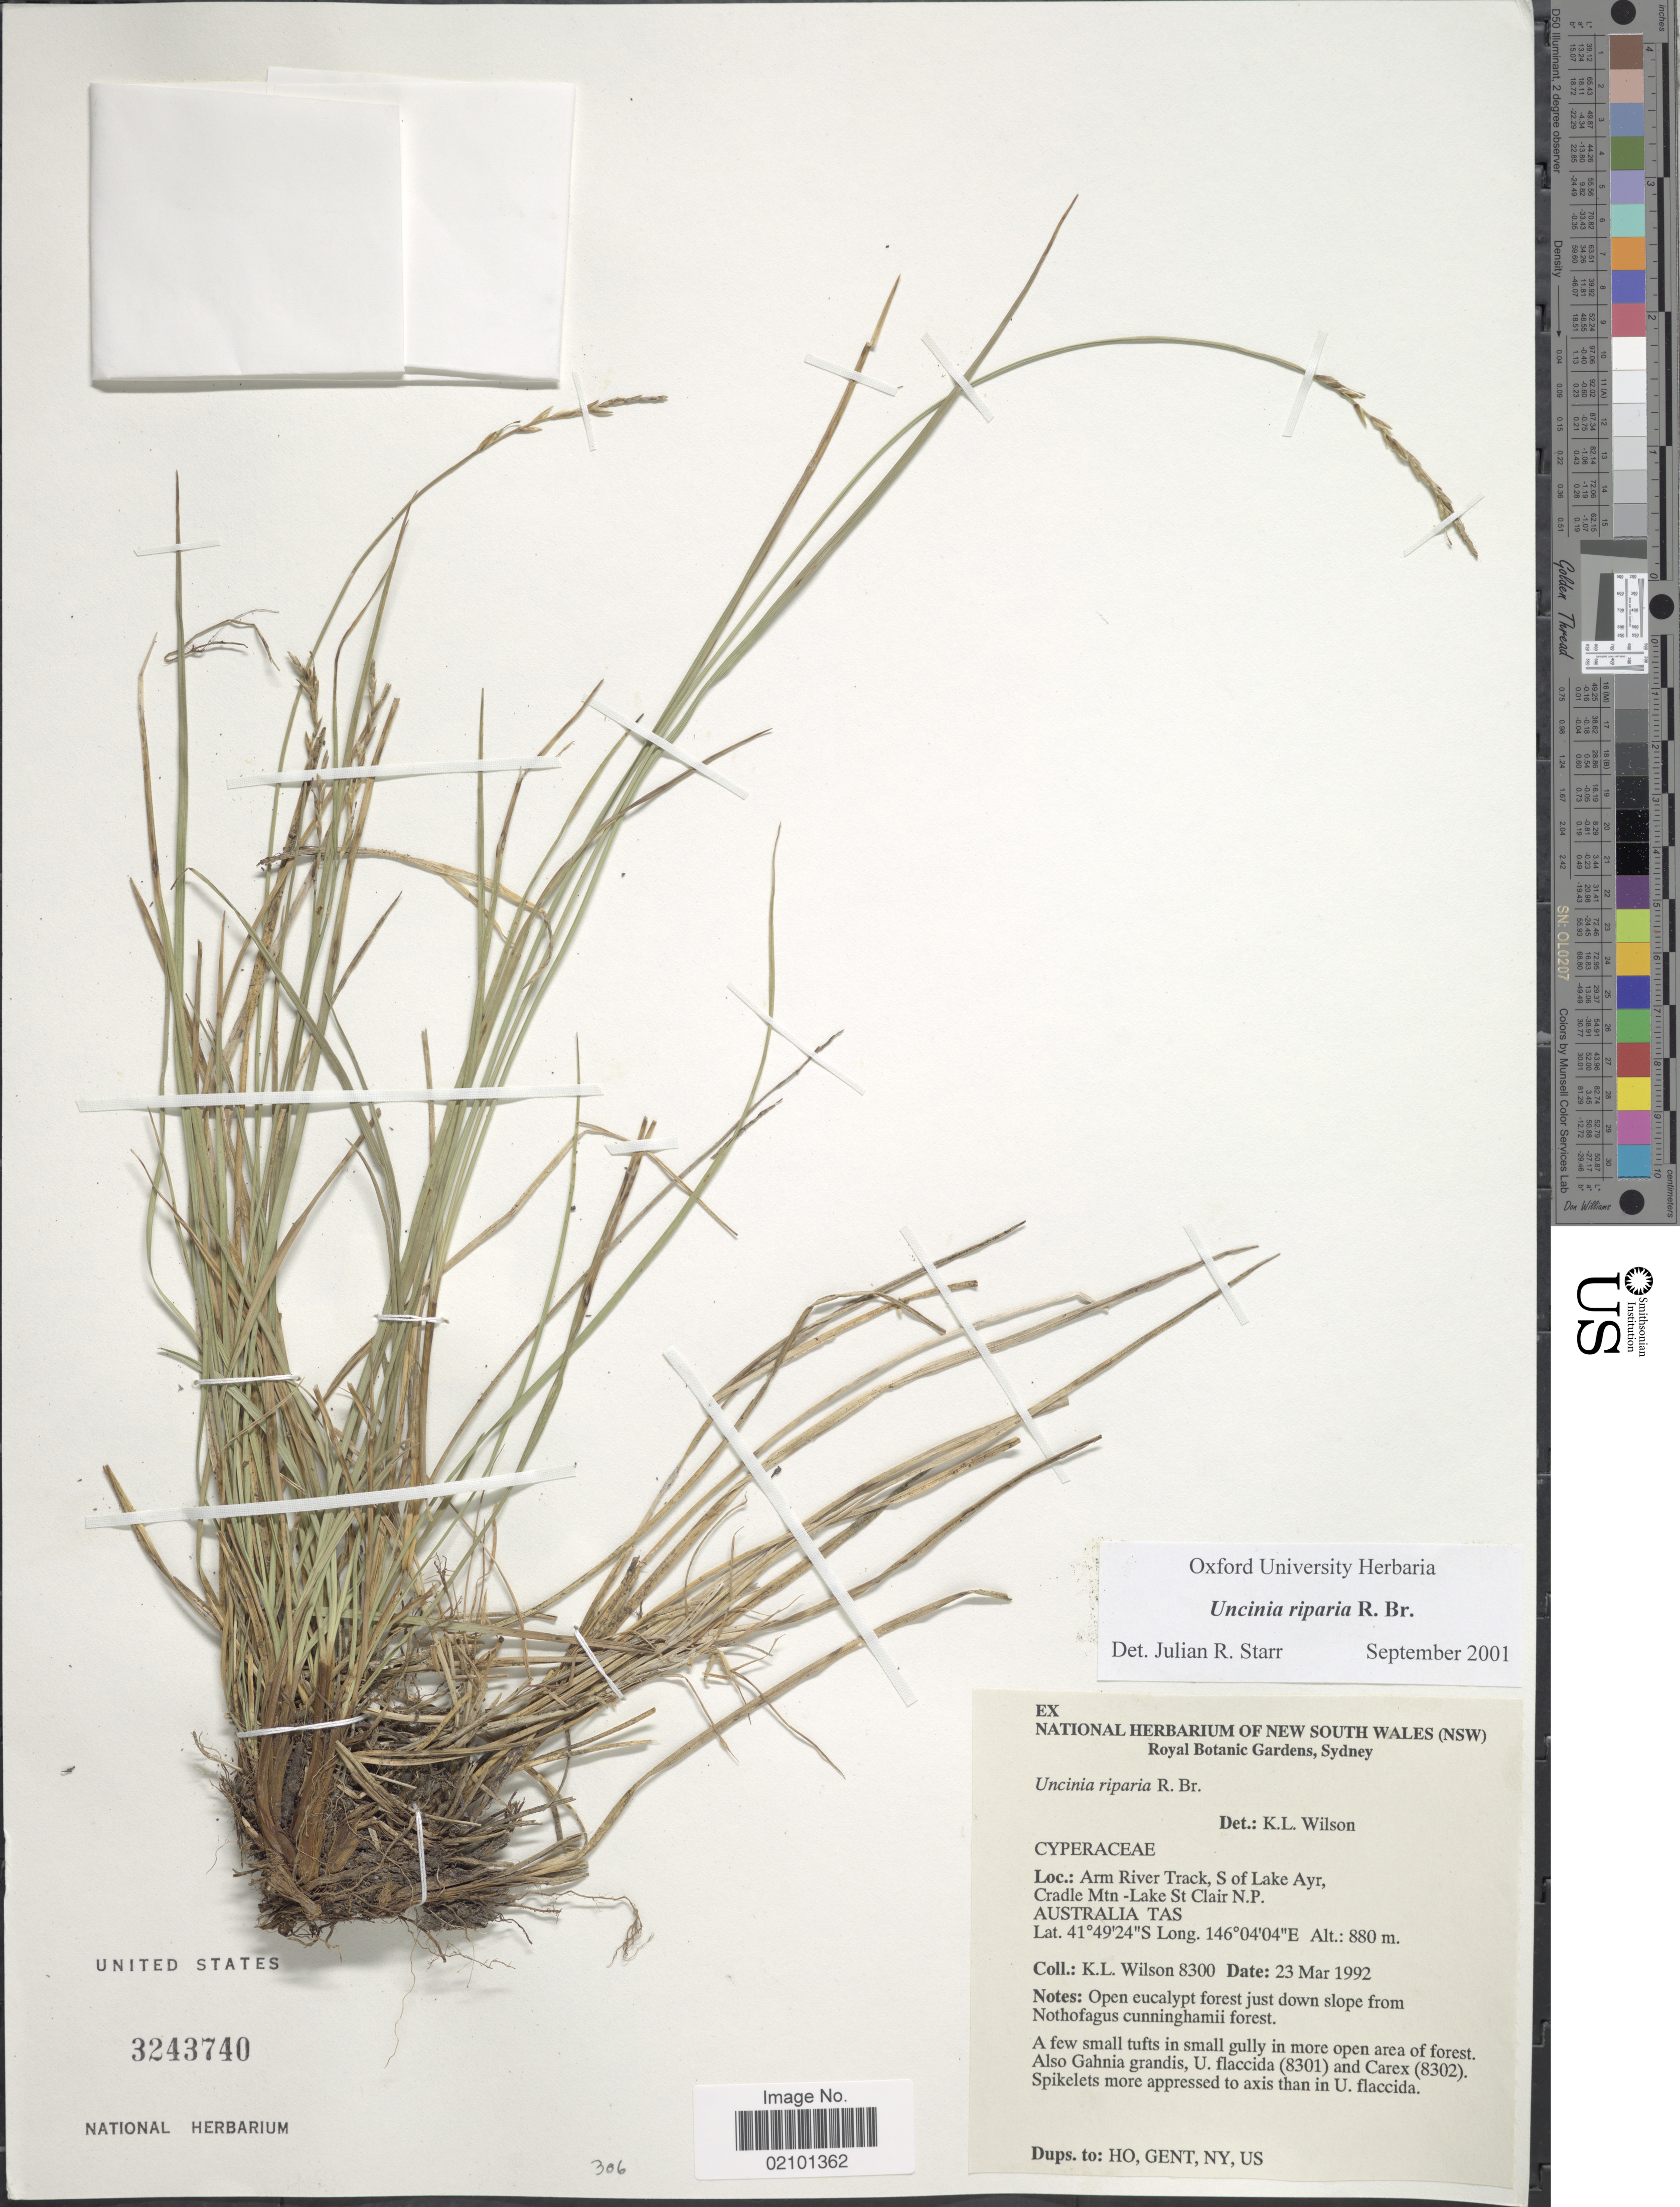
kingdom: Plantae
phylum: Tracheophyta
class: Liliopsida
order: Poales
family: Cyperaceae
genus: Carex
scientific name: Carex umbricola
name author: K.L. Wilson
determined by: Wilson, K. L.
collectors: K. L. Wilson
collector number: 8300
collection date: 1992-03-23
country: Australia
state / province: Tasmania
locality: Arm River Track, S of Lake Ayr, Cradle Mtn - Lake St Clair N.P.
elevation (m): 880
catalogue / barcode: US 3243740